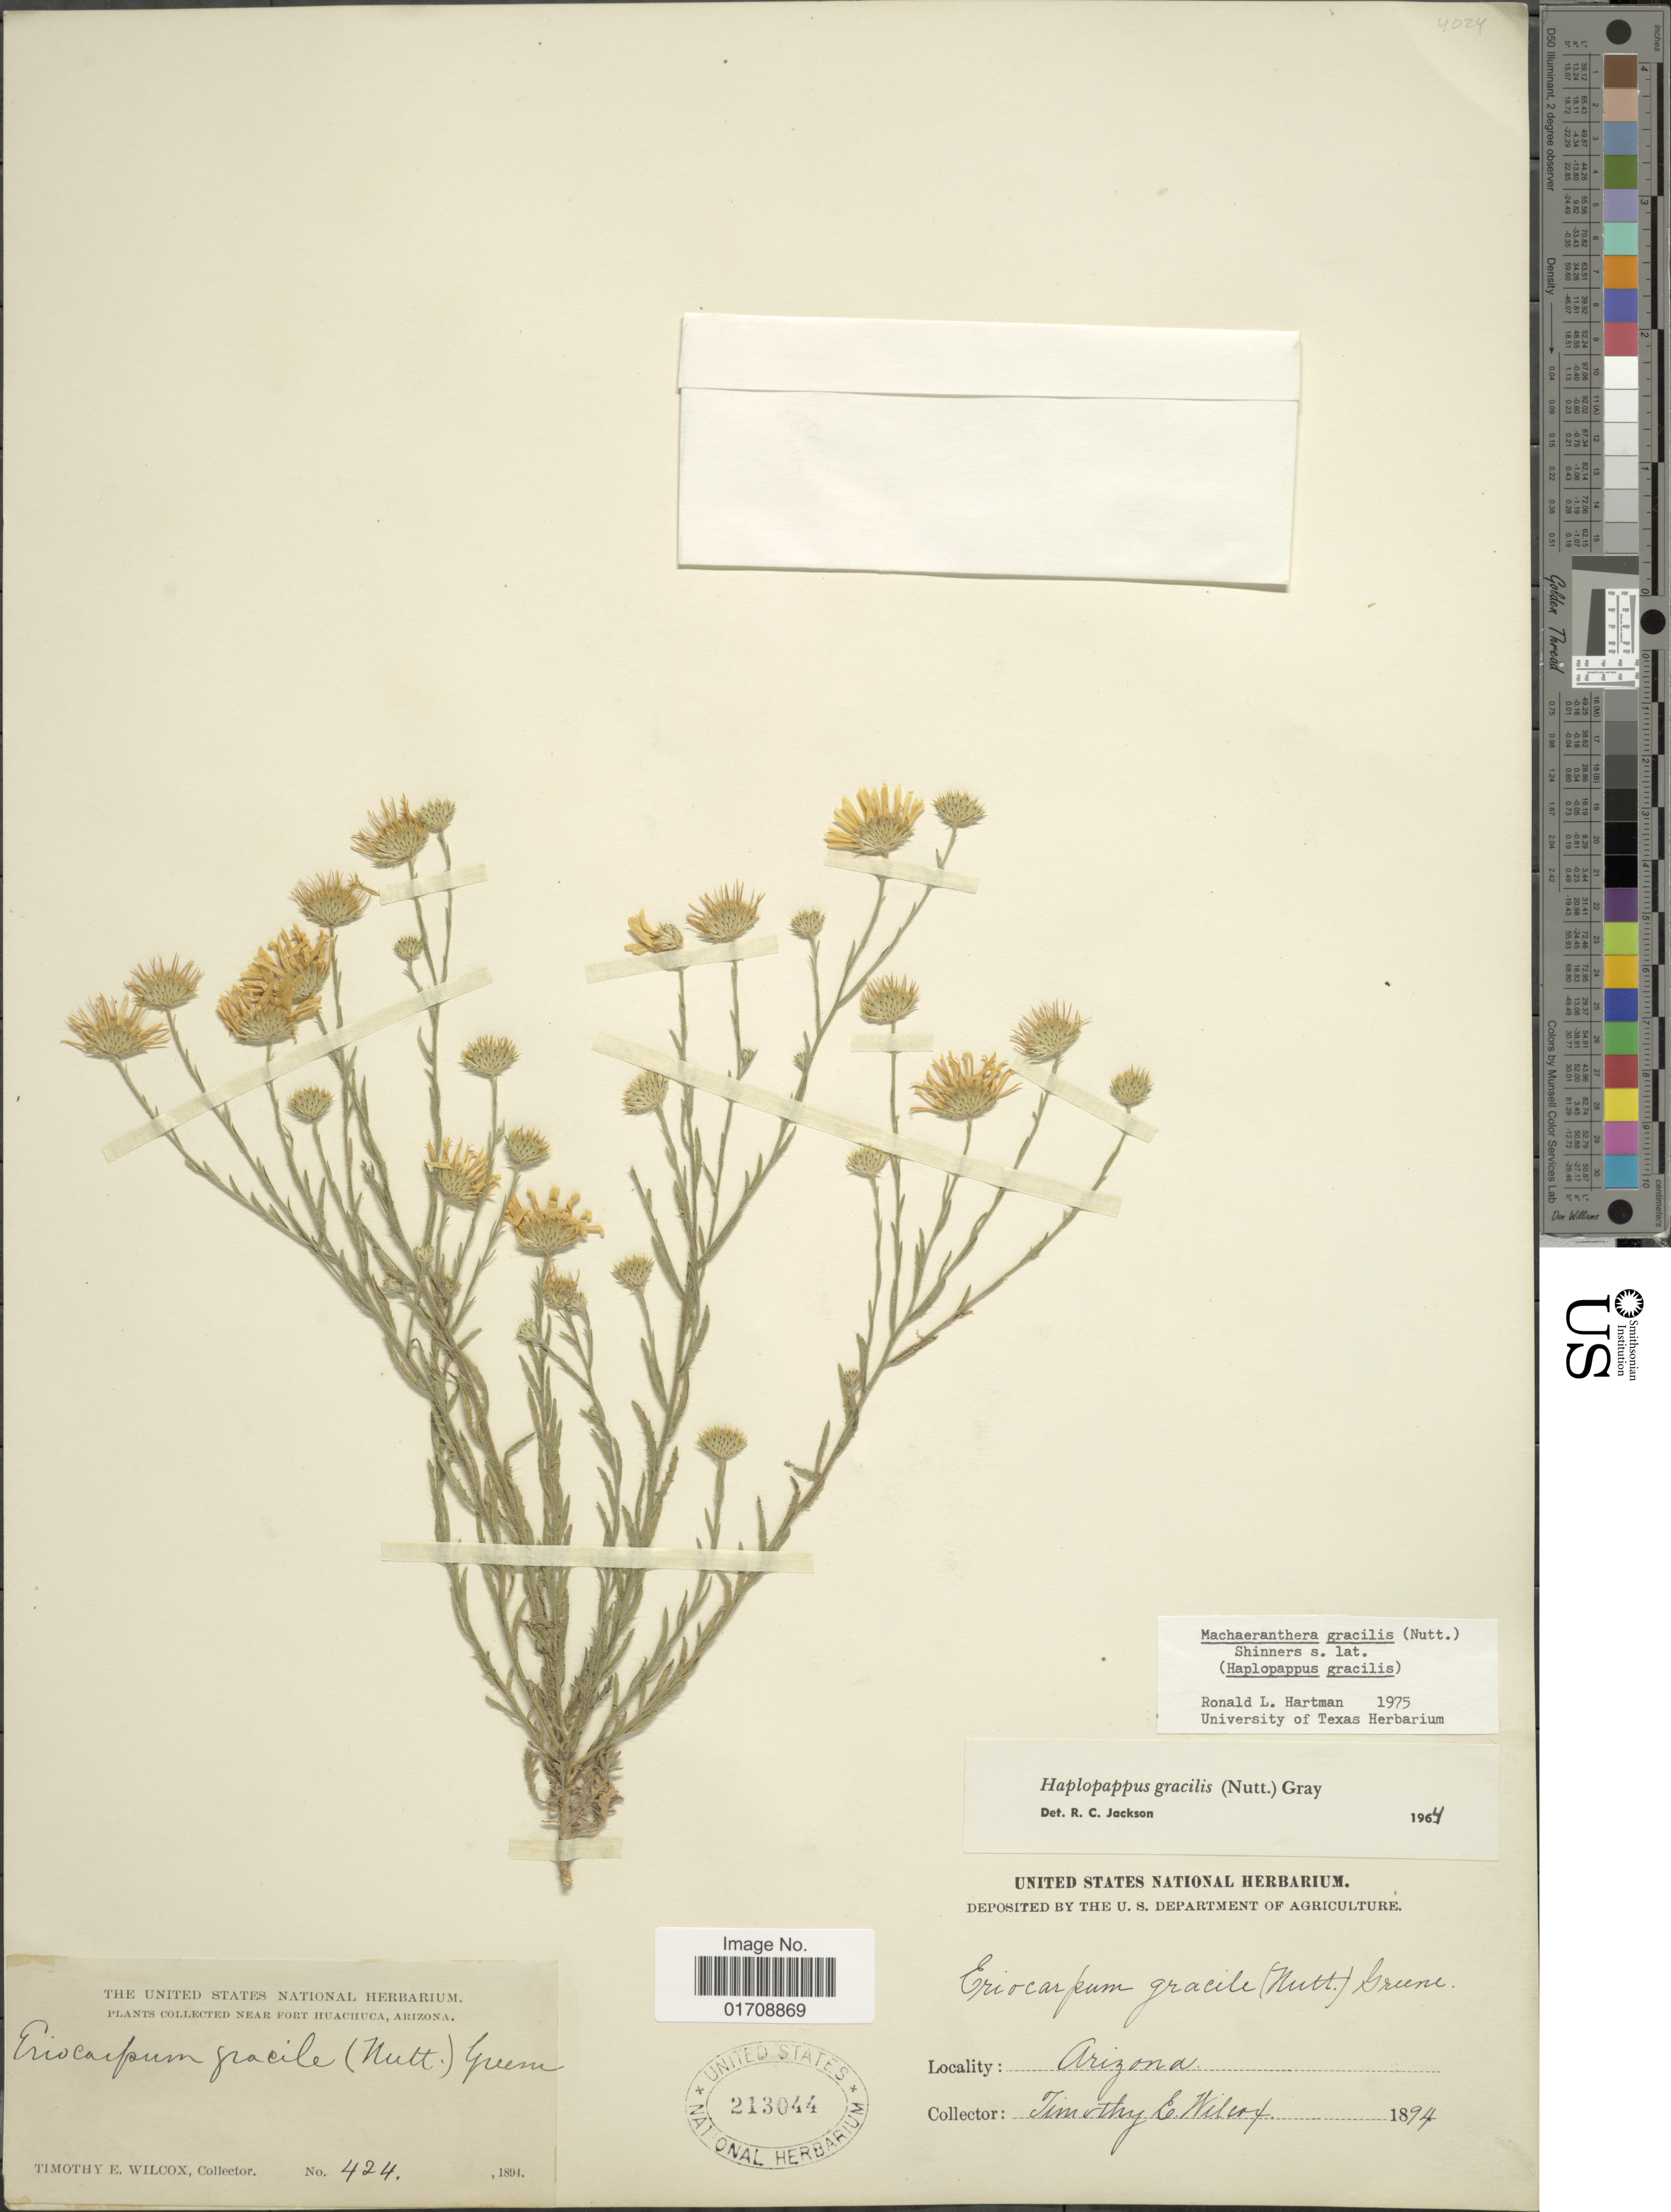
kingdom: Plantae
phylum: Tracheophyta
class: Magnoliopsida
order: Asterales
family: Asteraceae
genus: Machaeranthera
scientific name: Machaeranthera gracilis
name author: (Nutt.) Shinners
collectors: T. E. Wilcox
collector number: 424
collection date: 1894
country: United States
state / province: Arizona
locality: Near Fort Huachuca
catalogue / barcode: US 213044